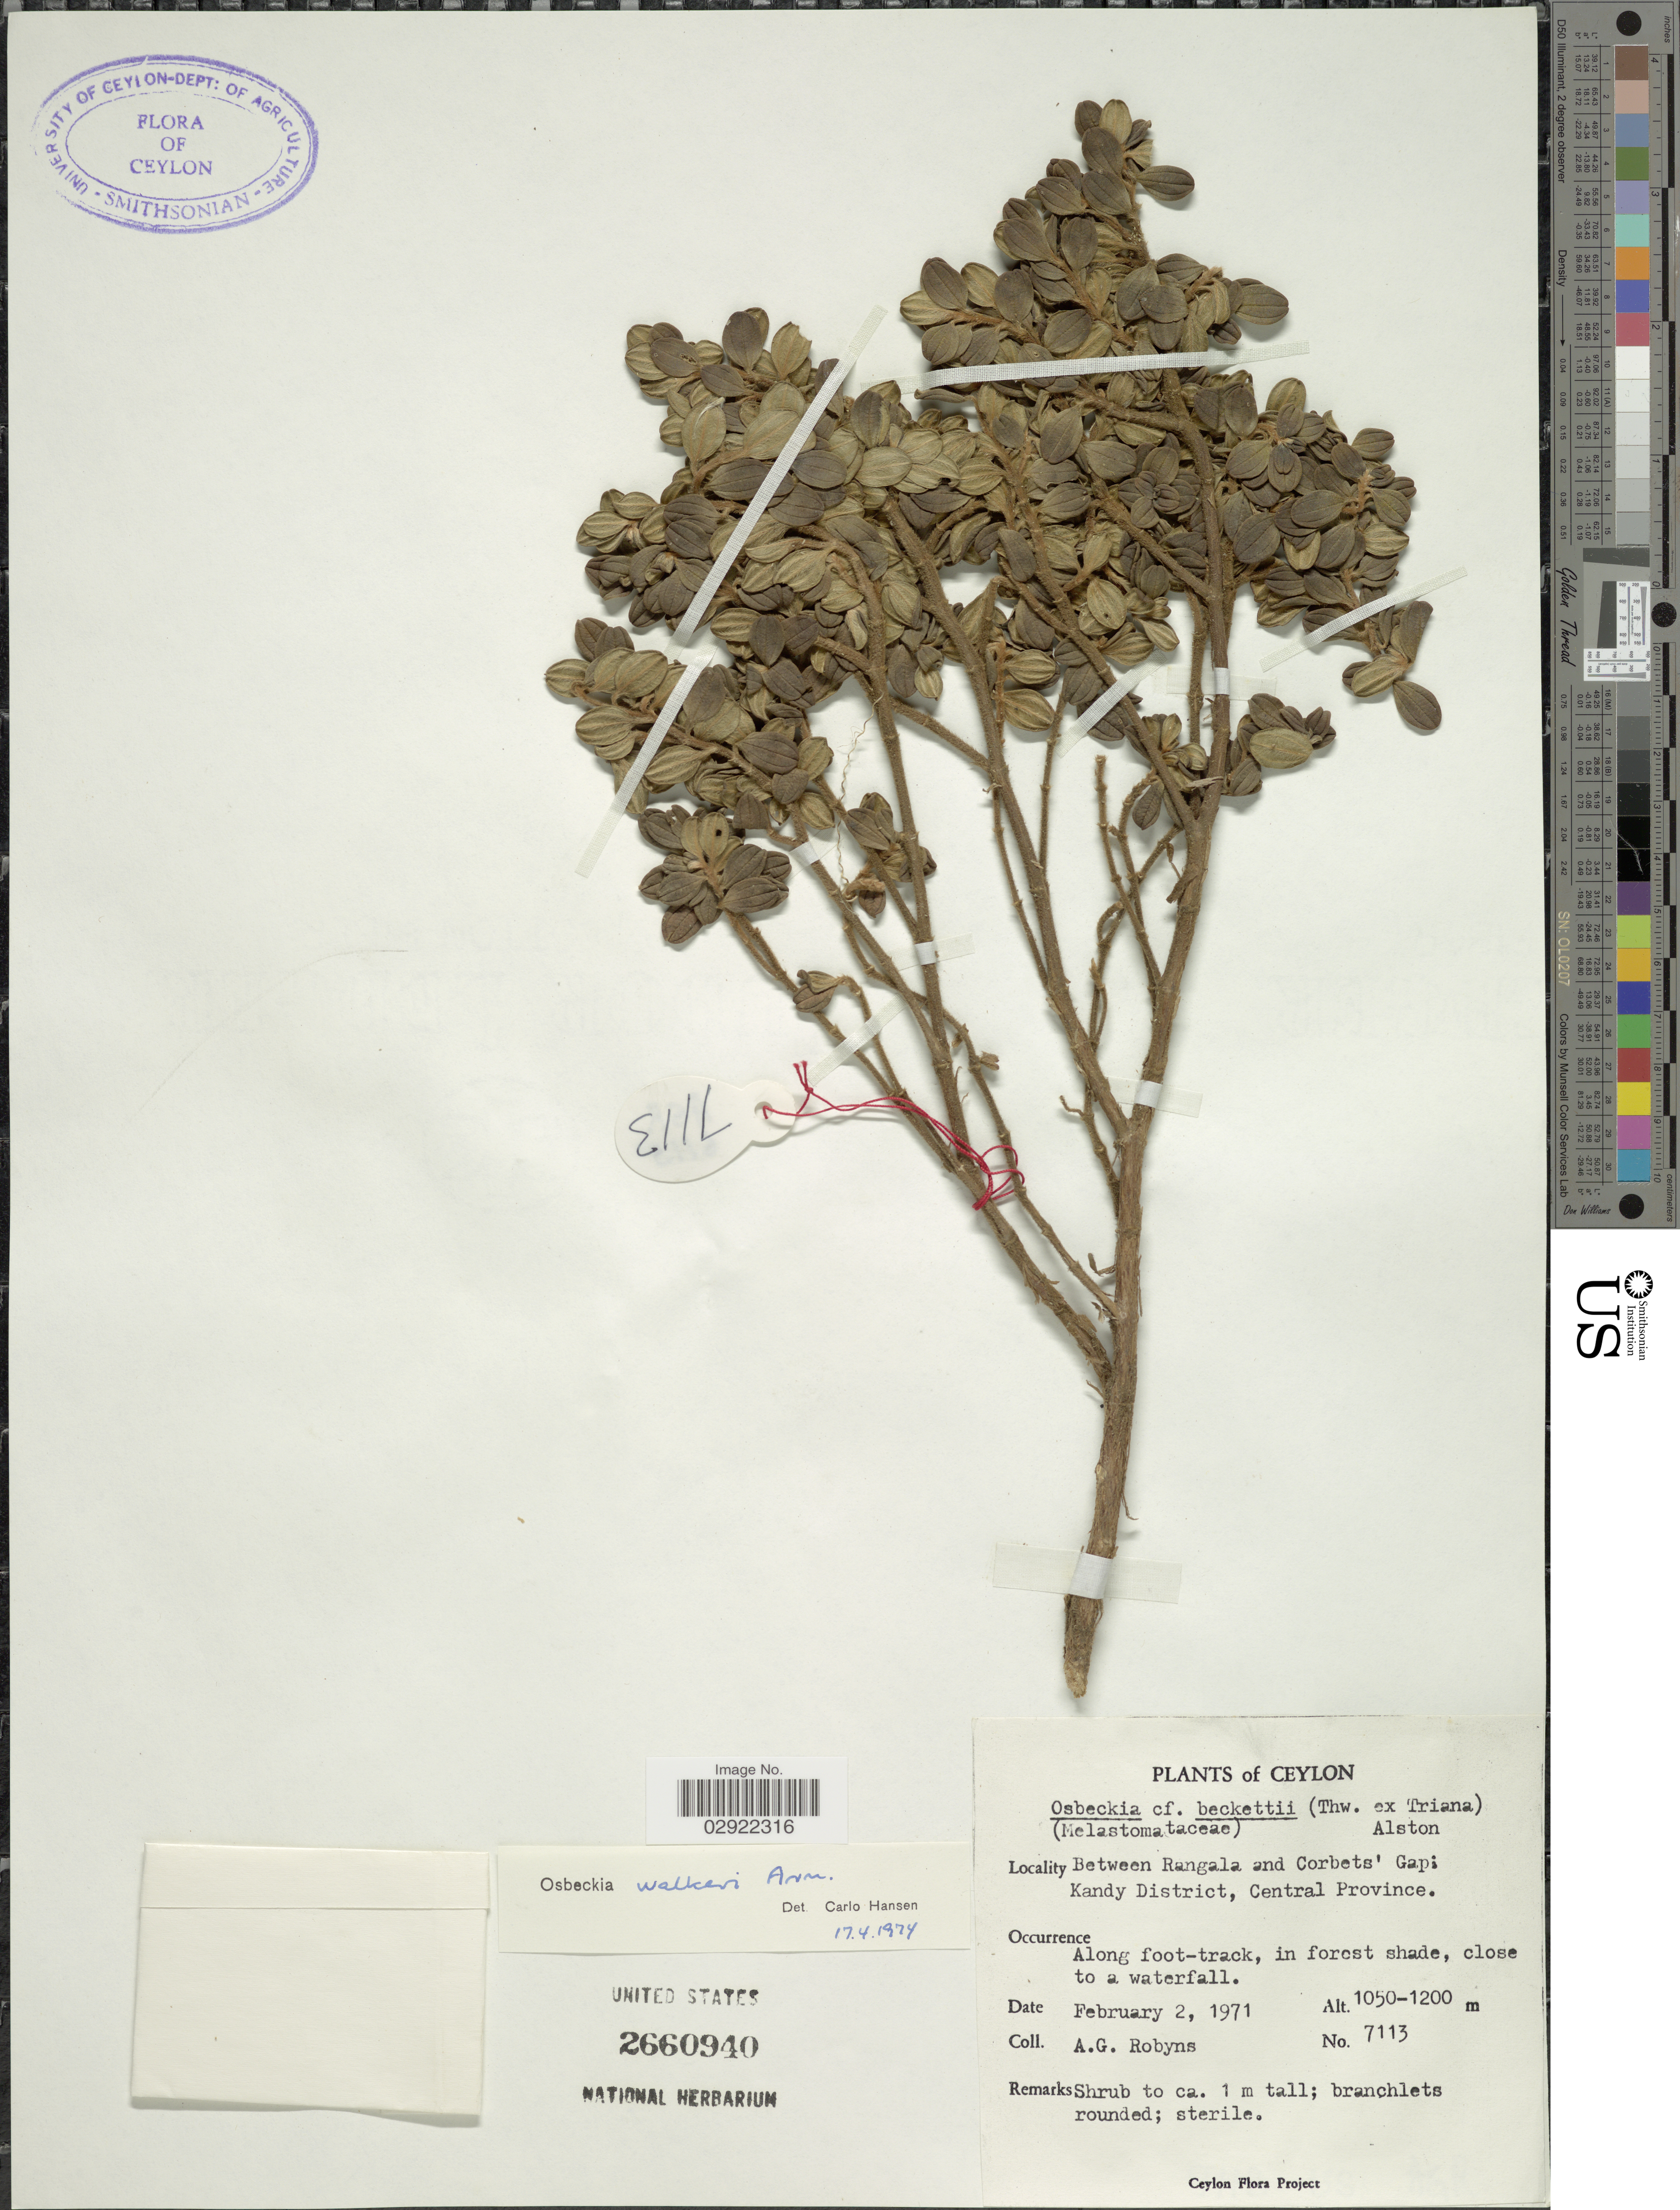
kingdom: Plantae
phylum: Tracheophyta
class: Magnoliopsida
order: Myrtales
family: Melastomataceae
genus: Osbeckia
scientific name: Osbeckia walkeri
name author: Arn.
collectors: A. Robyns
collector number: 7113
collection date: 1971-02-02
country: Sri Lanka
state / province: Central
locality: Ceylon. Between Rangala and Corbets' Gap: Kandy District.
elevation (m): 1050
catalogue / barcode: US 2660940